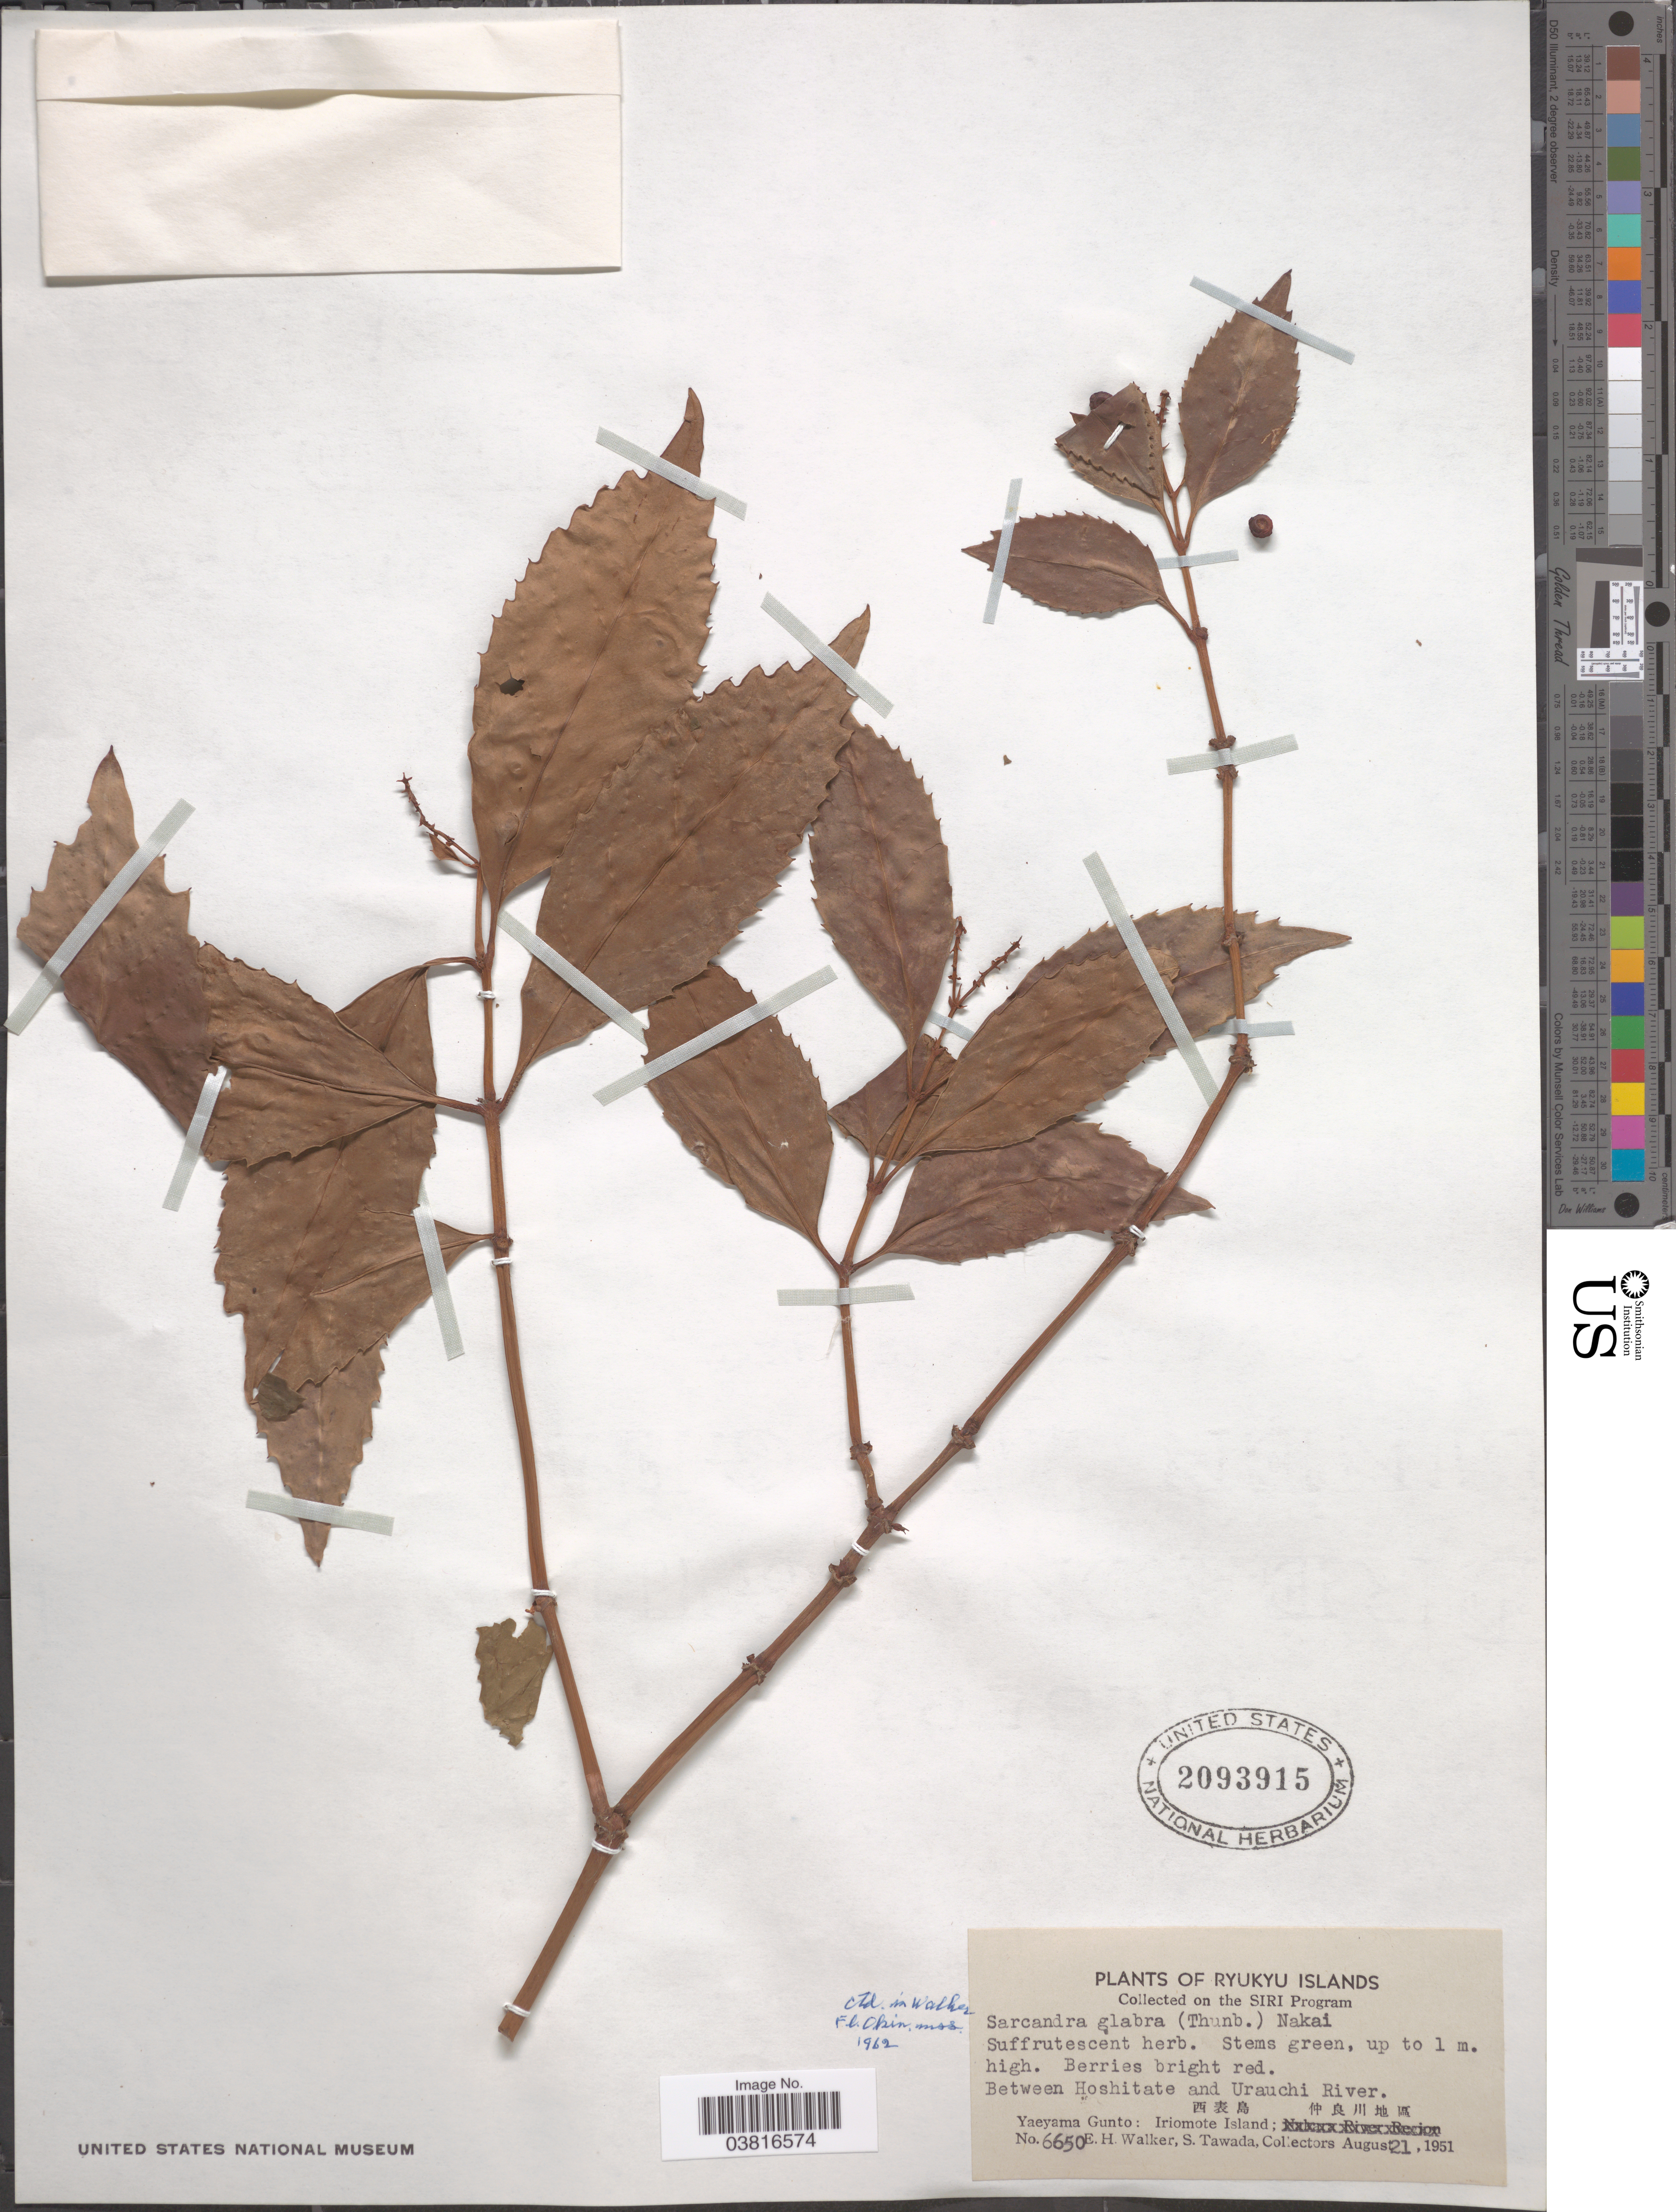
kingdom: Plantae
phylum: Tracheophyta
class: Magnoliopsida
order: Chloranthales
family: Chloranthaceae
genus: Sarcandra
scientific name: Sarcandra glabra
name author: (Thunb.) Nakai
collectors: E. H. Walker & S. Tawada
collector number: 6650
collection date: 1951-08-21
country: Japan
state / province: Okinawa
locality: Ryukyu Islands. Between Hoshitate and Urauchi River. X. Yaeyama Gunto: Iriomote Island.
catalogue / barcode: US 2093915